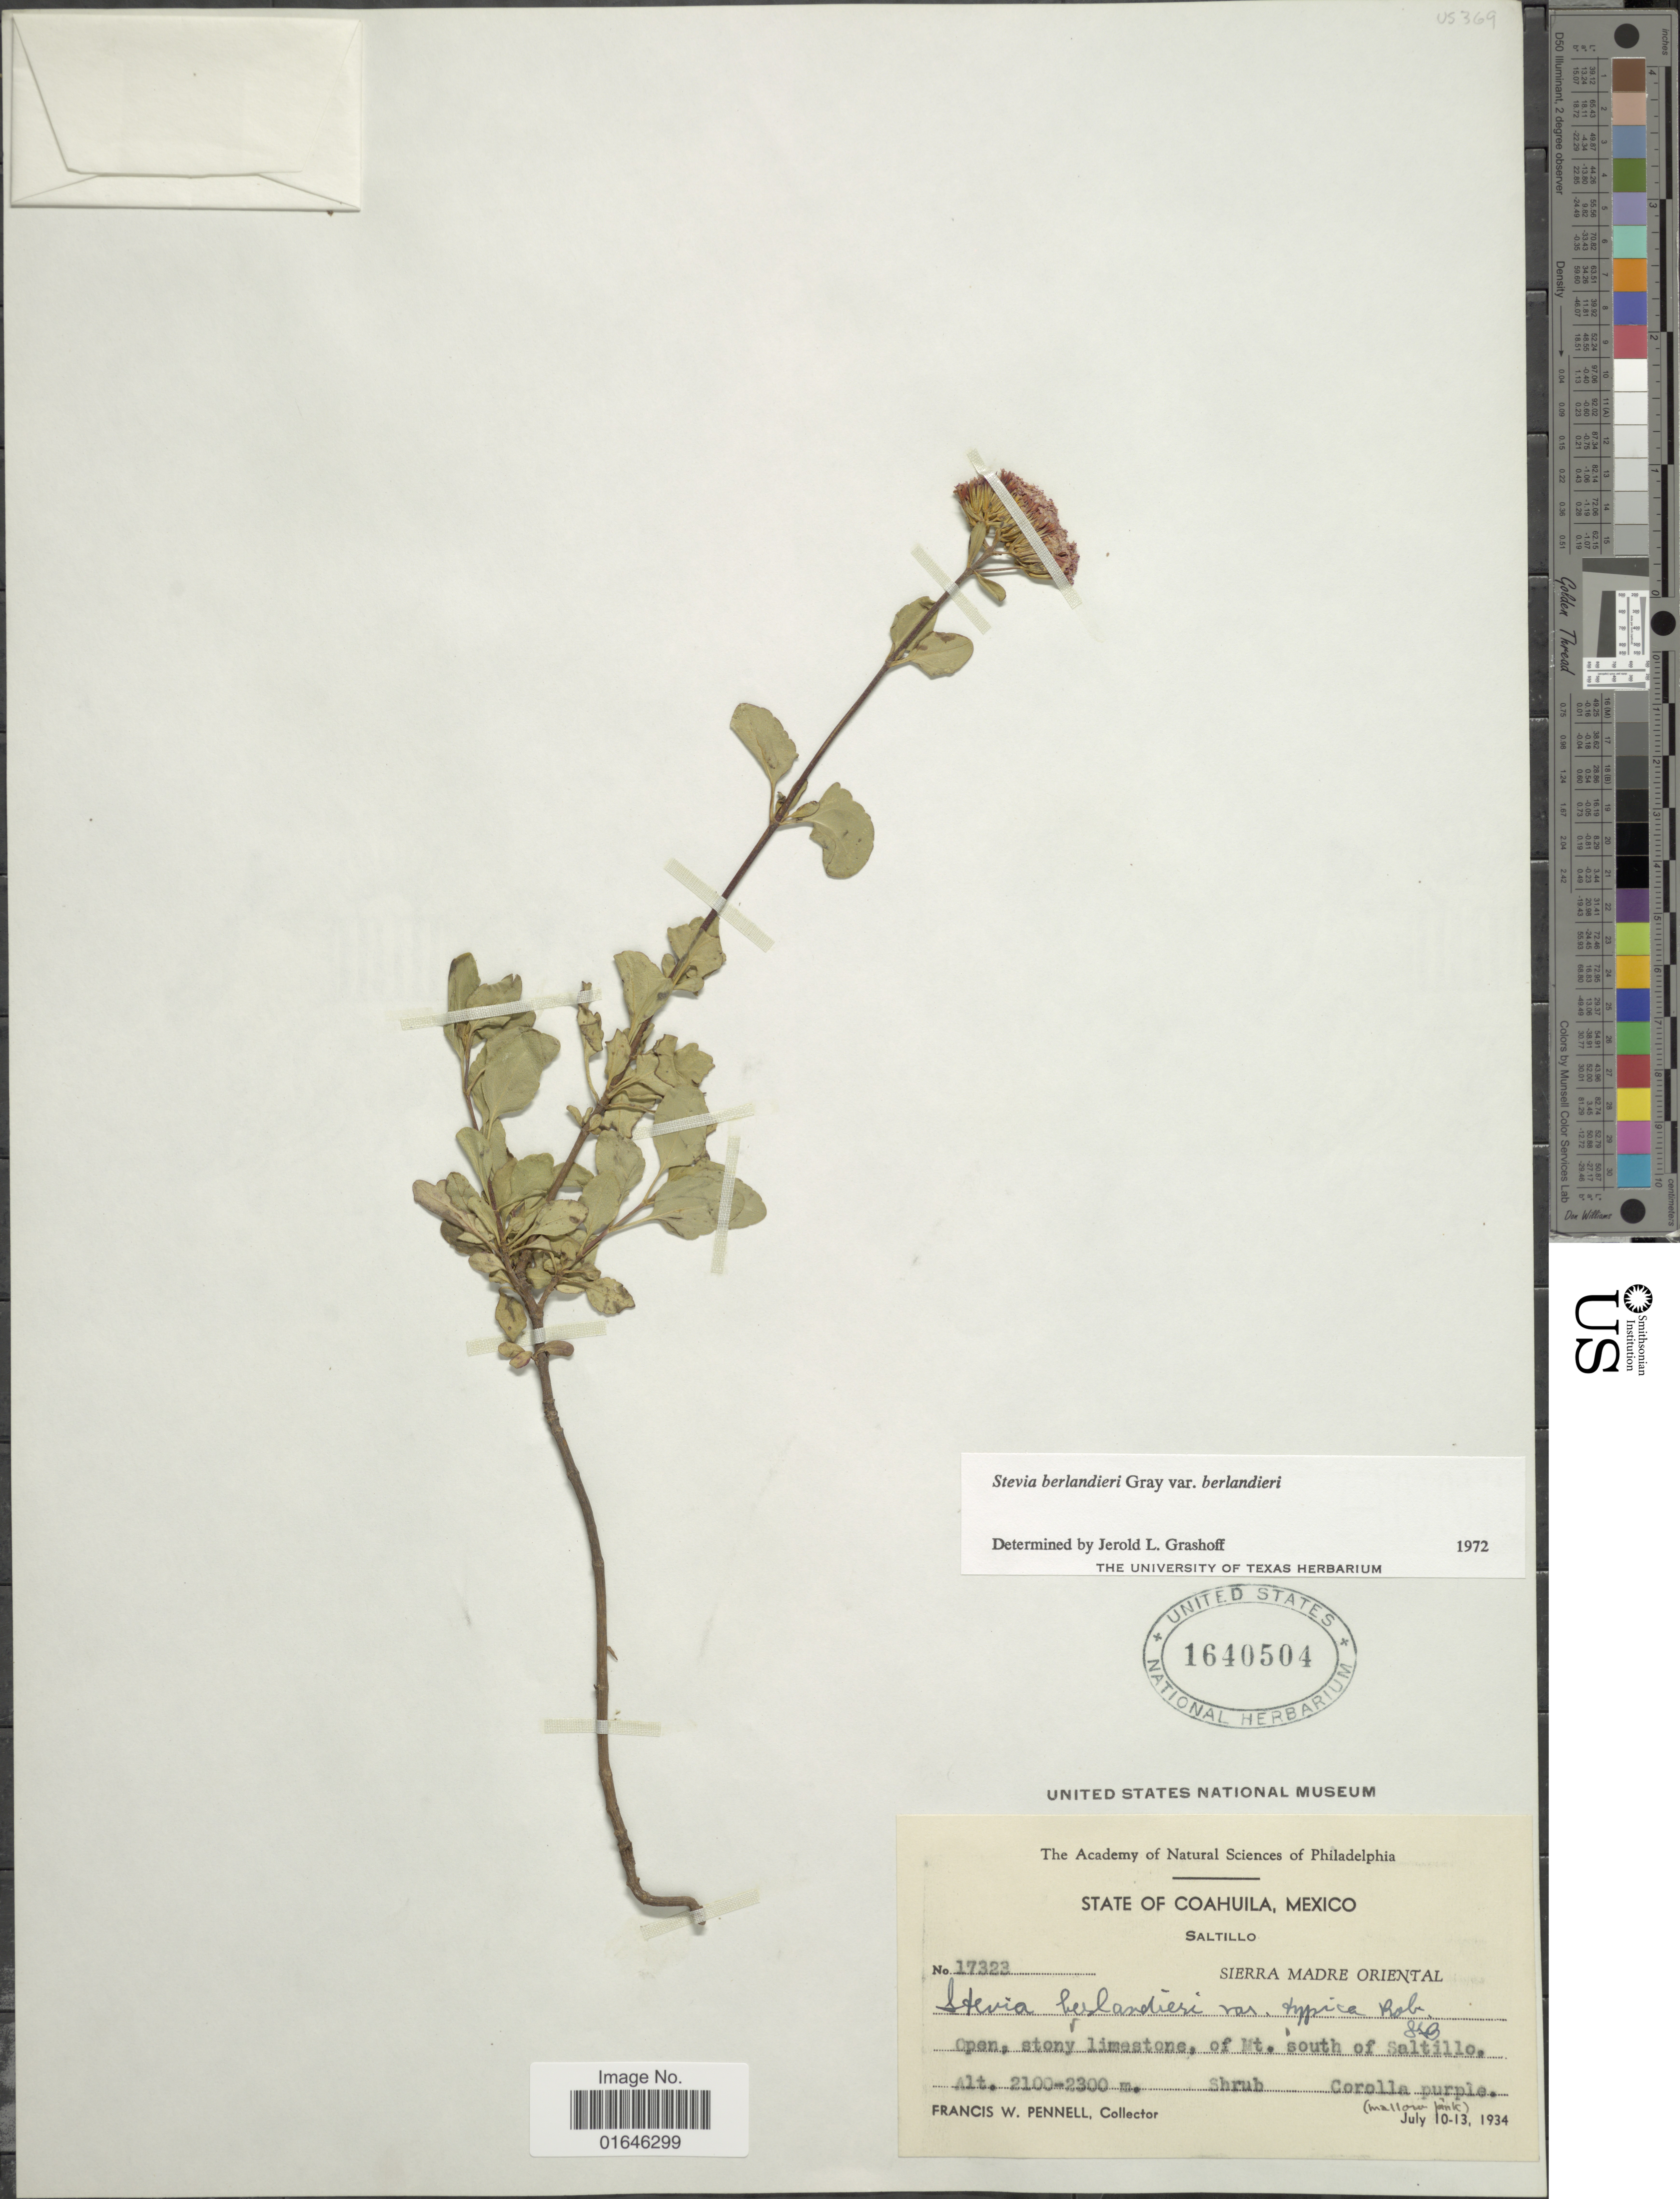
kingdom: Plantae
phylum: Tracheophyta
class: Magnoliopsida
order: Asterales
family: Asteraceae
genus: Stevia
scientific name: Stevia berlandieri var. berlandieri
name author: A. Gray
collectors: F. W. Pennell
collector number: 17323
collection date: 1934-07-10/1934-07-13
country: Mexico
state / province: Coahuila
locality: Saltillo, Sierra Madre Oriental, open, stony limestone, of Mt. south of Saltillo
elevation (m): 2100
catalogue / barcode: US 1640504